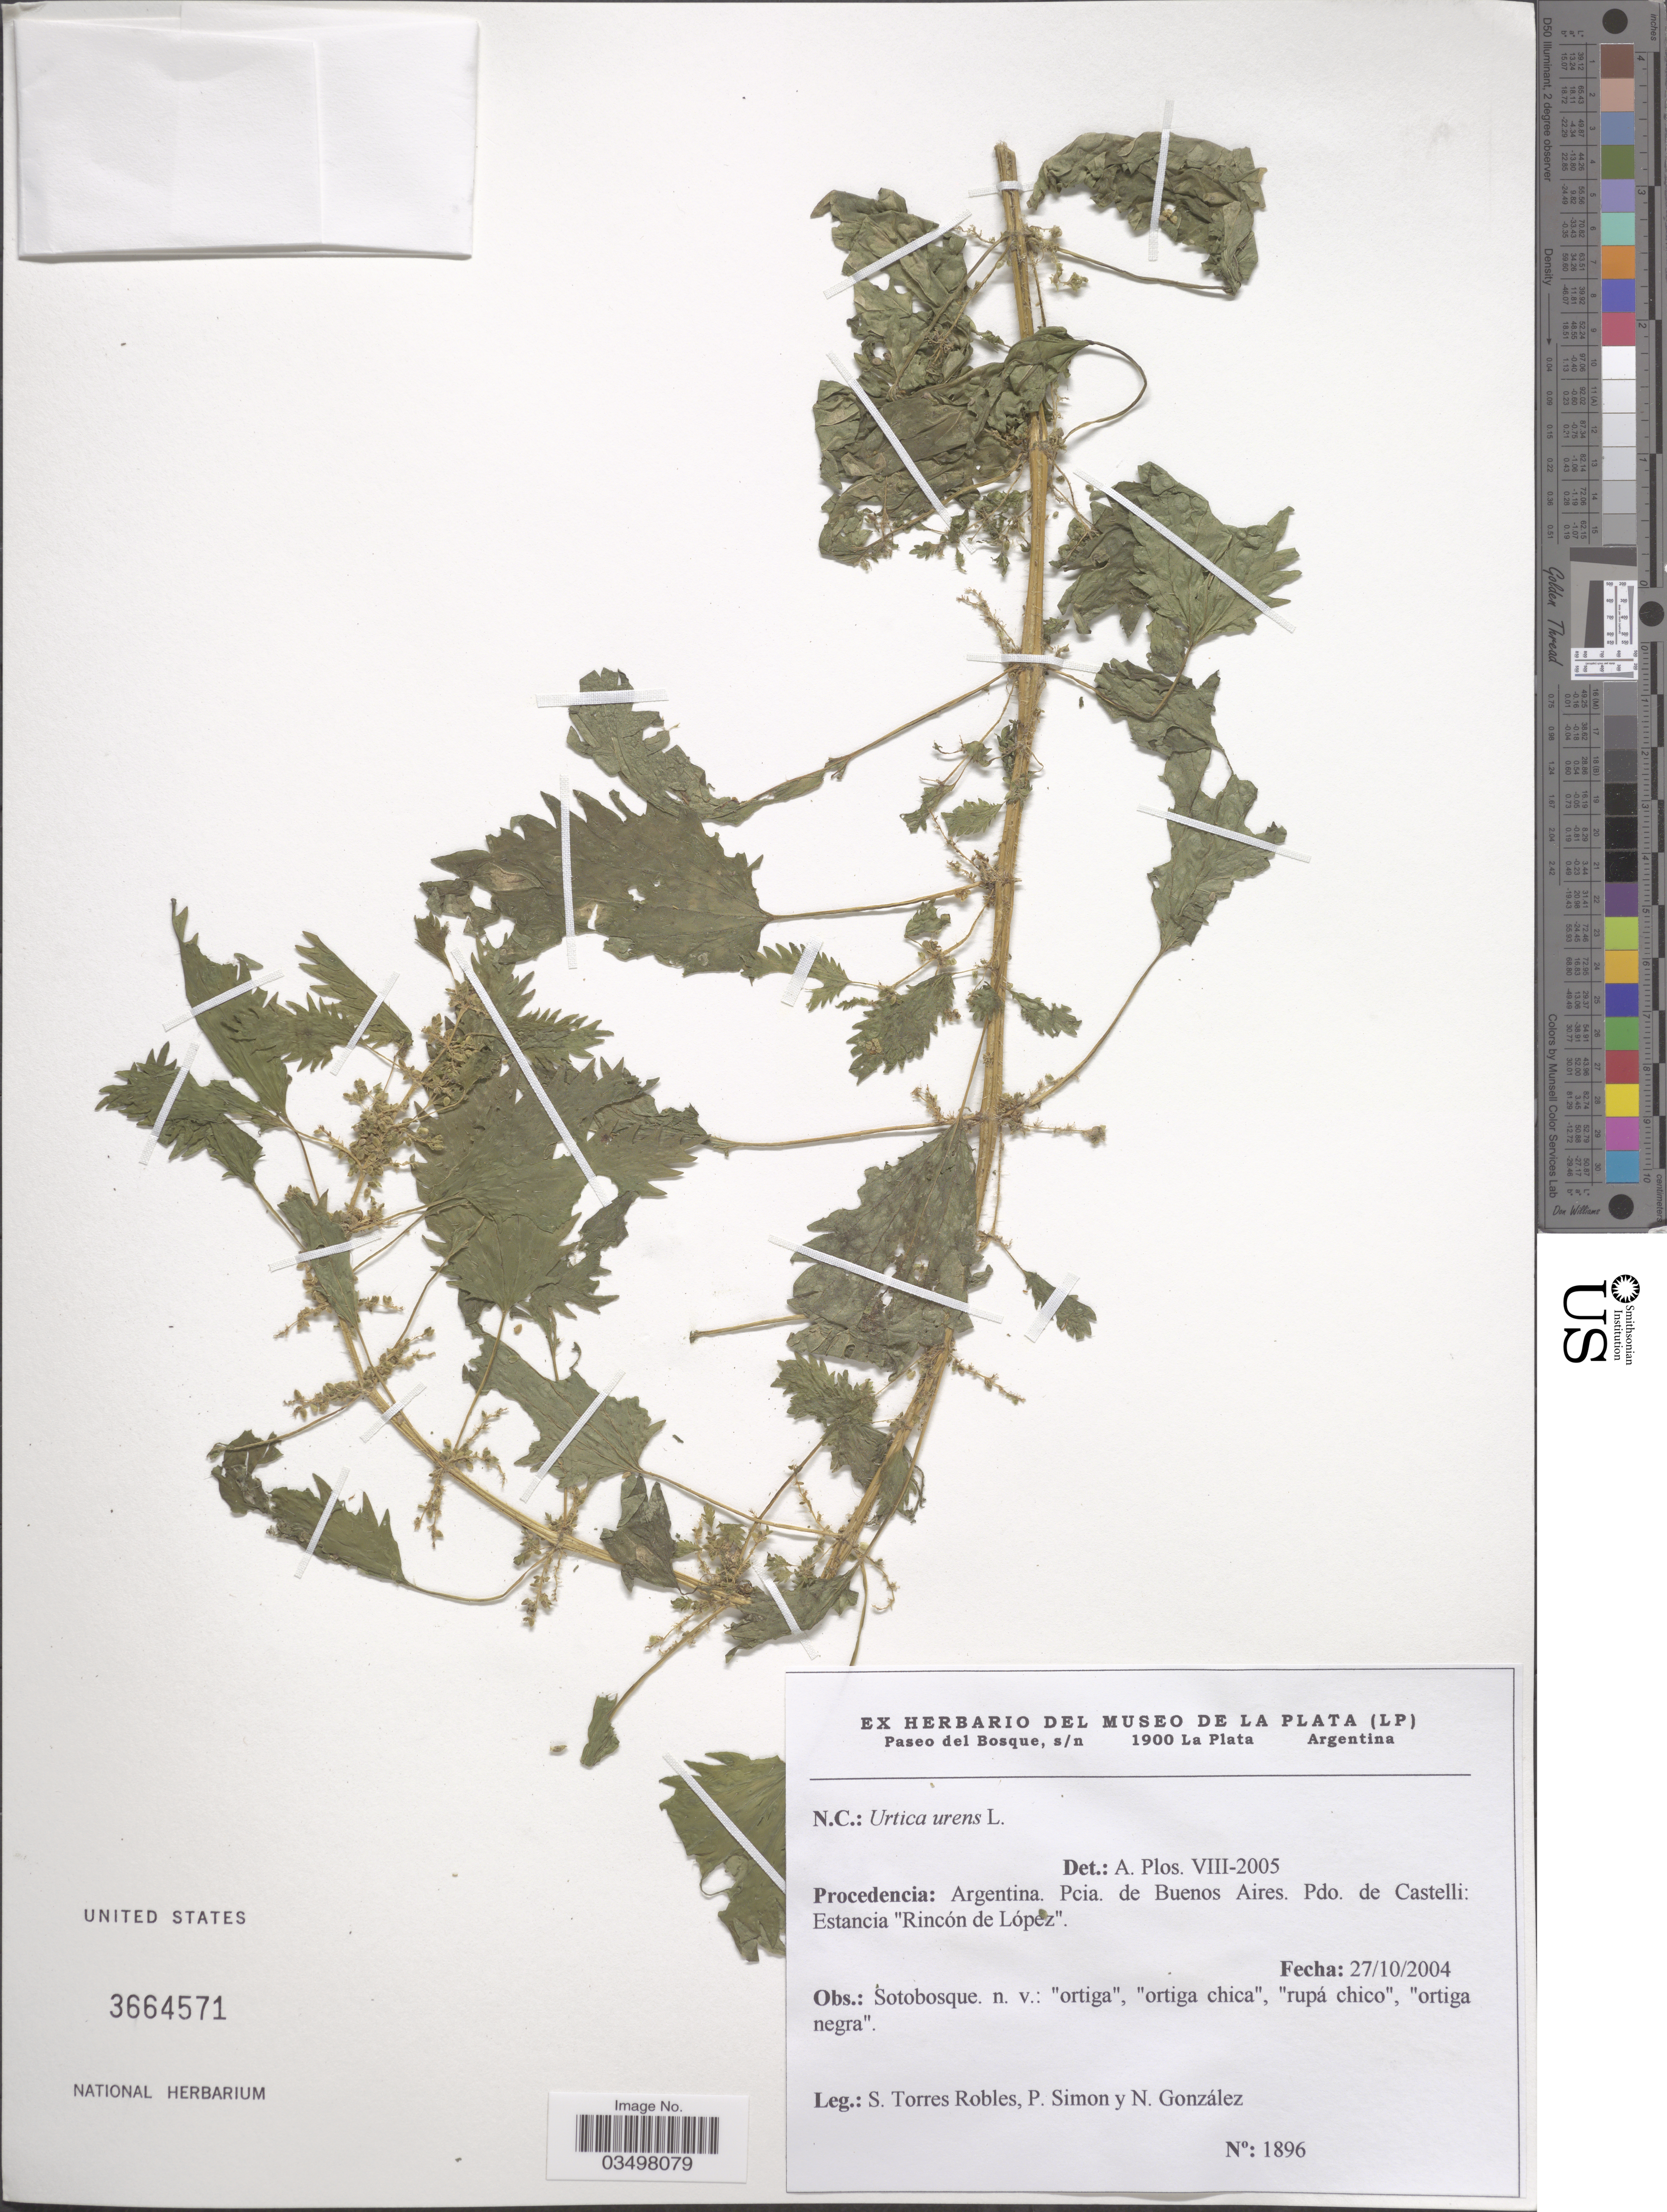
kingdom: Plantae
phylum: Tracheophyta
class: Magnoliopsida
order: Rosales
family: Urticaceae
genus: Urtica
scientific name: Urtica urens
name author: L.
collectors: S. Torres Robles, P. Simon & N. Gonzalez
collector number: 1896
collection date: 2004-10-27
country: Argentina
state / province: Buenos Aires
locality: Procedencia: Pcia. de Buenos Aires. Pdo. de Castelli: Estancia 'Rincón de López'.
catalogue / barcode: US 3664571